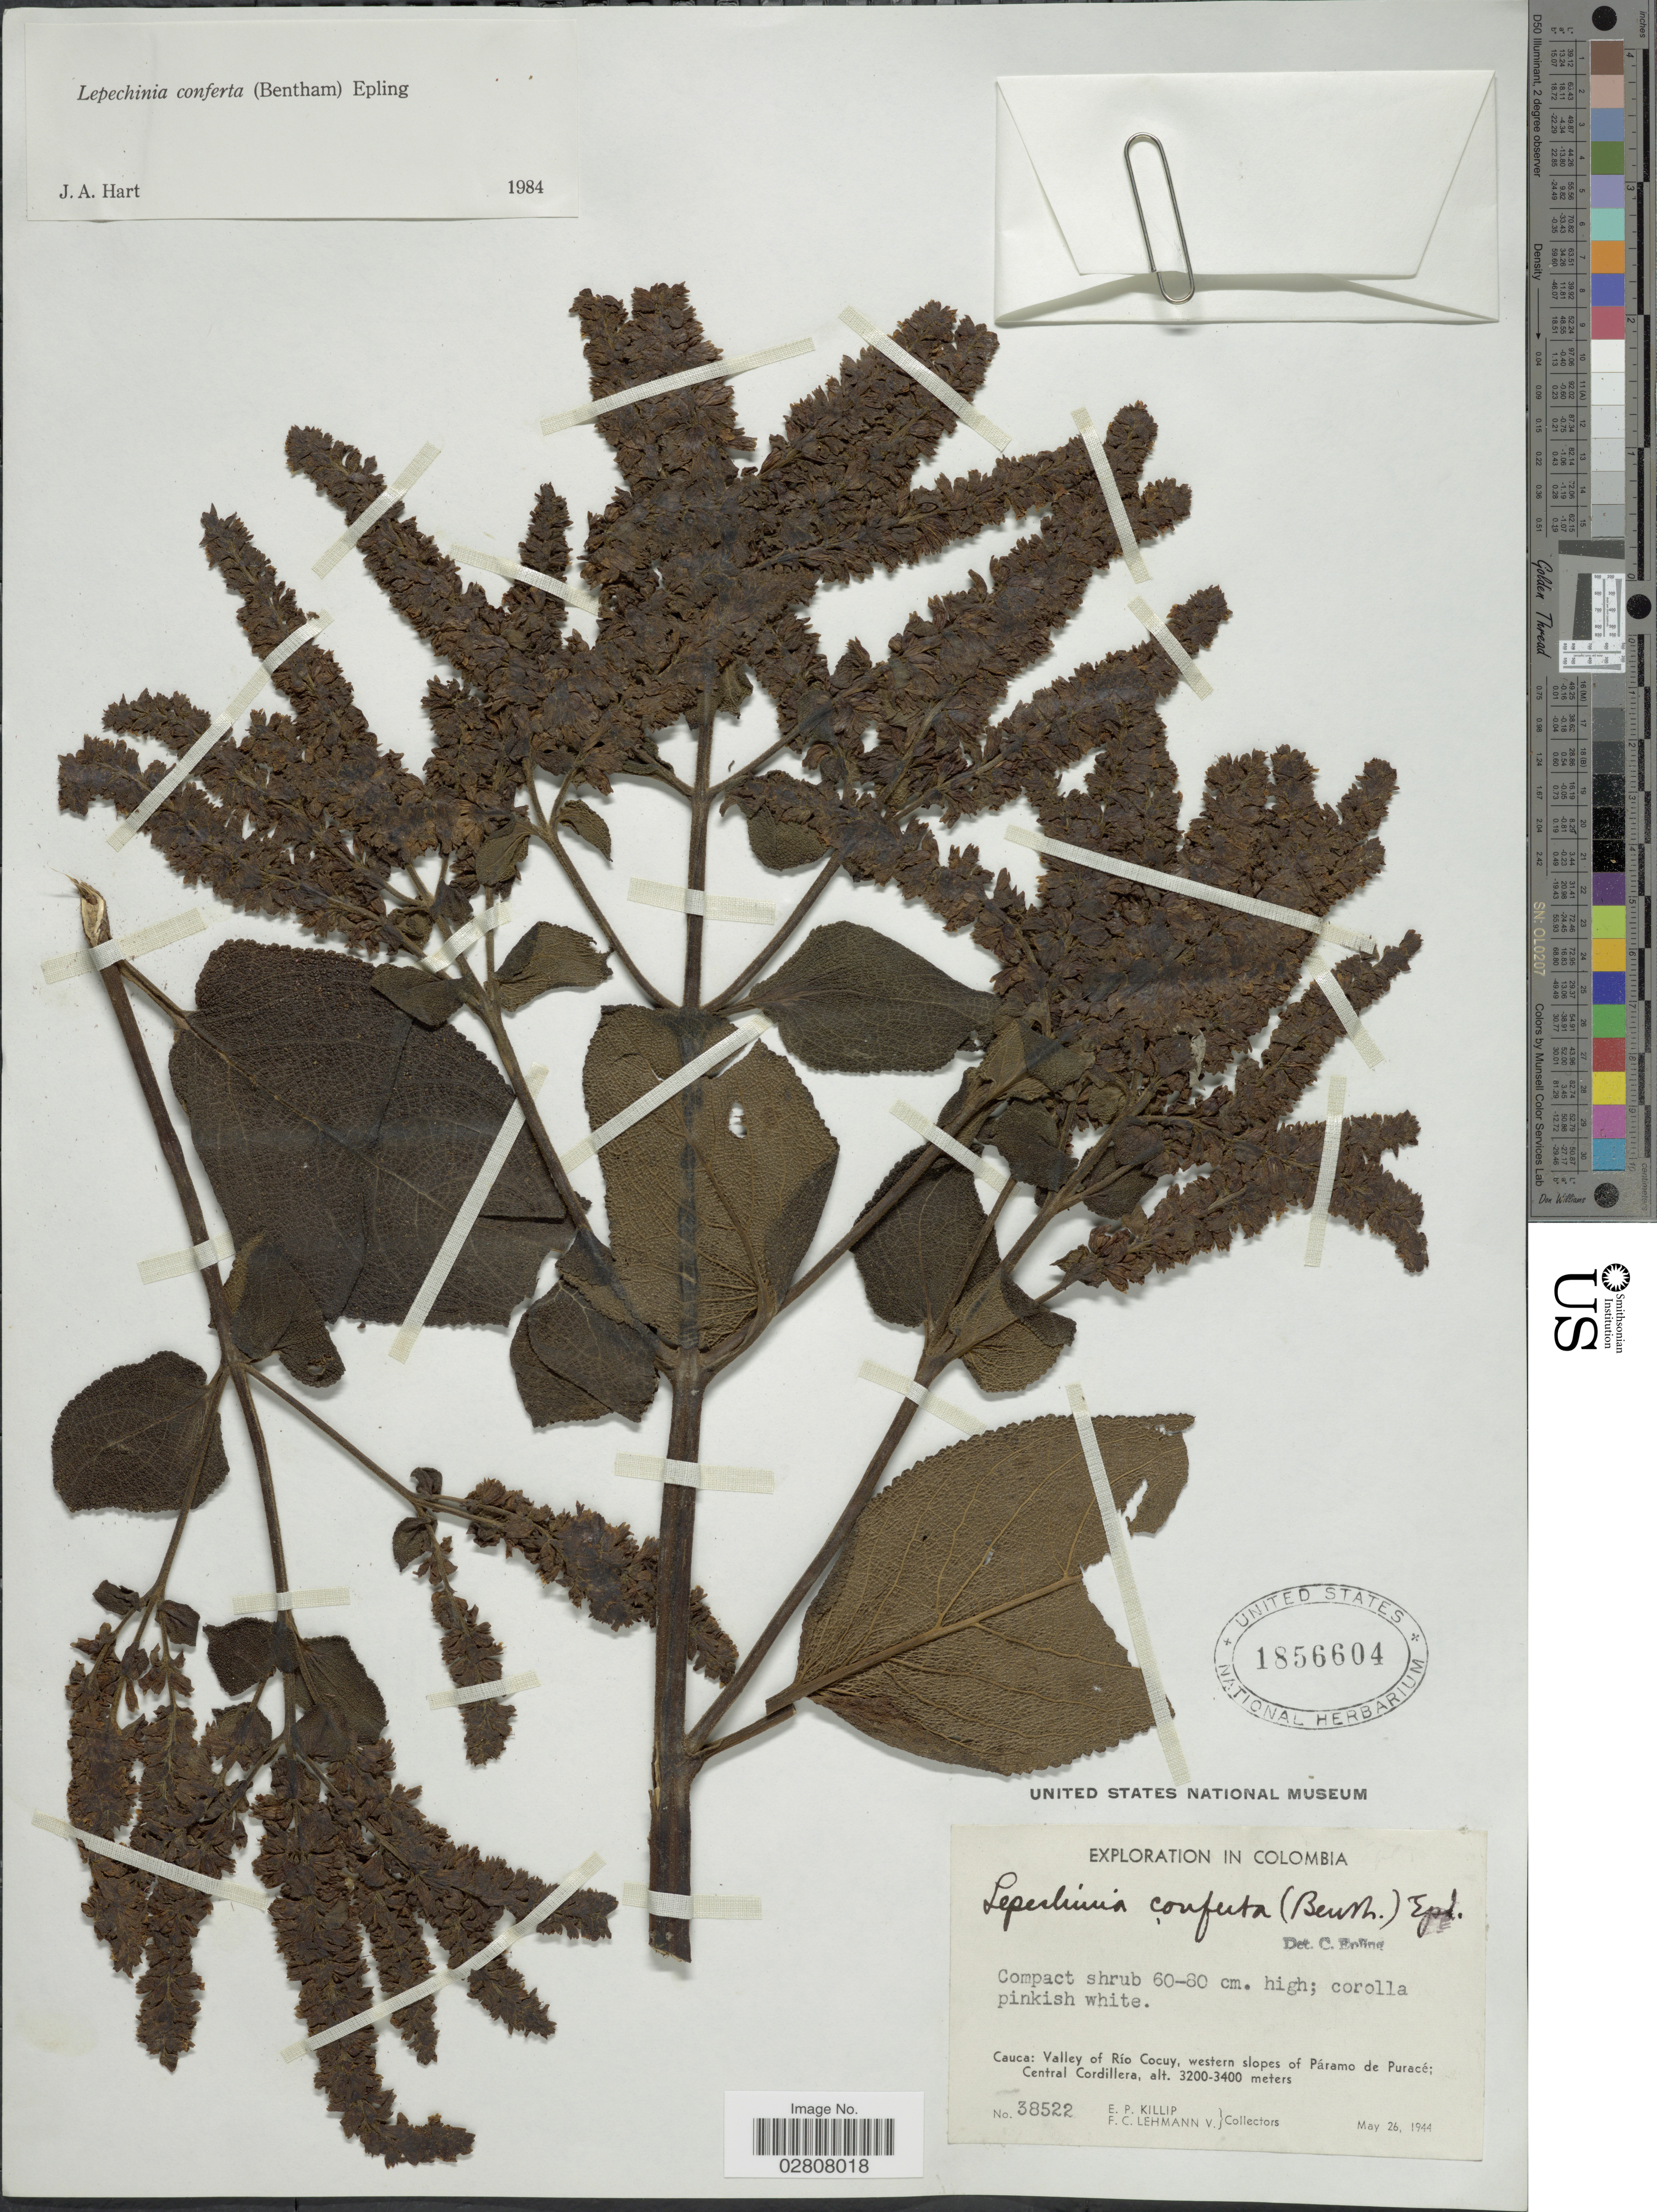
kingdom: Plantae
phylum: Tracheophyta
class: Magnoliopsida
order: Lamiales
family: Lamiaceae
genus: Lepechinia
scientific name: Lepechinia bullata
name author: (Kunth) Epling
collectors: E. P. Killip & F. Lehmann v.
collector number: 38522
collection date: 1944-05-26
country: Colombia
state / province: Cauca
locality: Valley of Río Cocuy, western slopes of Páramo de Puracé; Central Cordillera.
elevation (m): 3200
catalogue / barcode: US 1856604